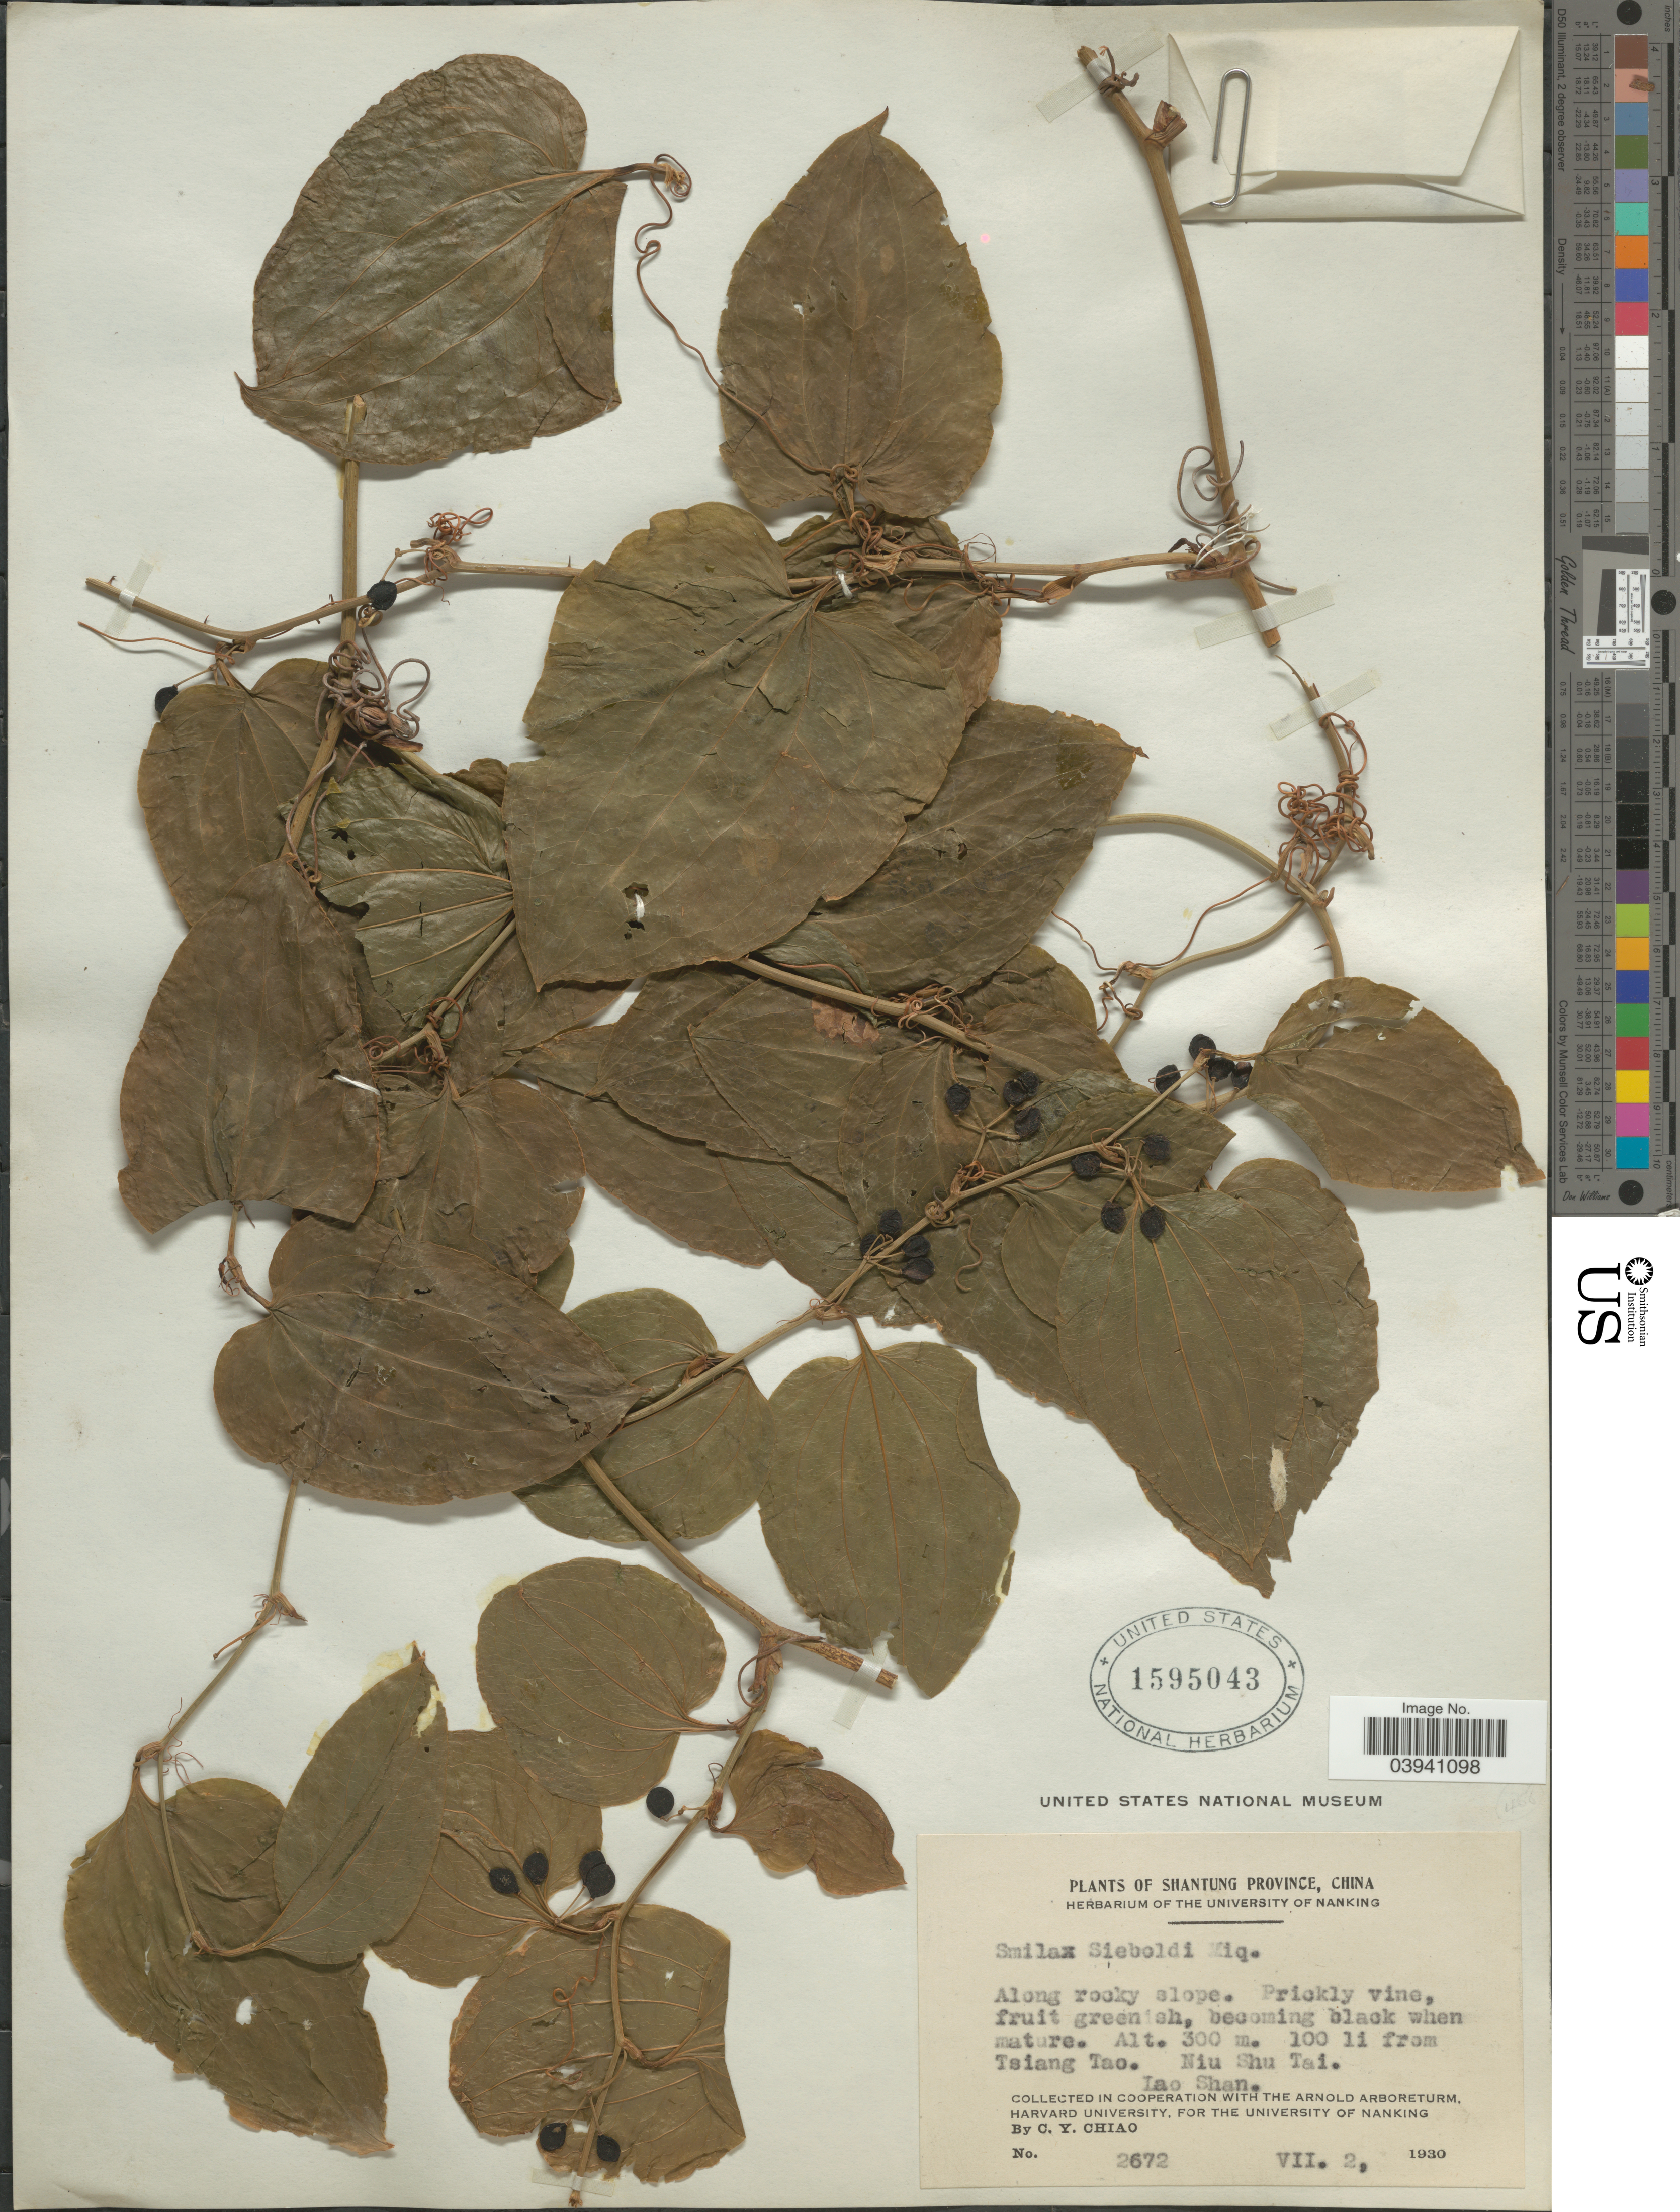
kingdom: Plantae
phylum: Tracheophyta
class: Liliopsida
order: Liliales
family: Smilacaceae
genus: Smilax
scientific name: Smilax sieboldii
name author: Miq.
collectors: C. Y. Chiao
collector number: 2672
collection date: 1930-07-02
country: China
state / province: Shandong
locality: Shantung Province. 100 li from Tsiang Tao. Niu Shu Tai. Lao Shan.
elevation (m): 300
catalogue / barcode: US 1595043